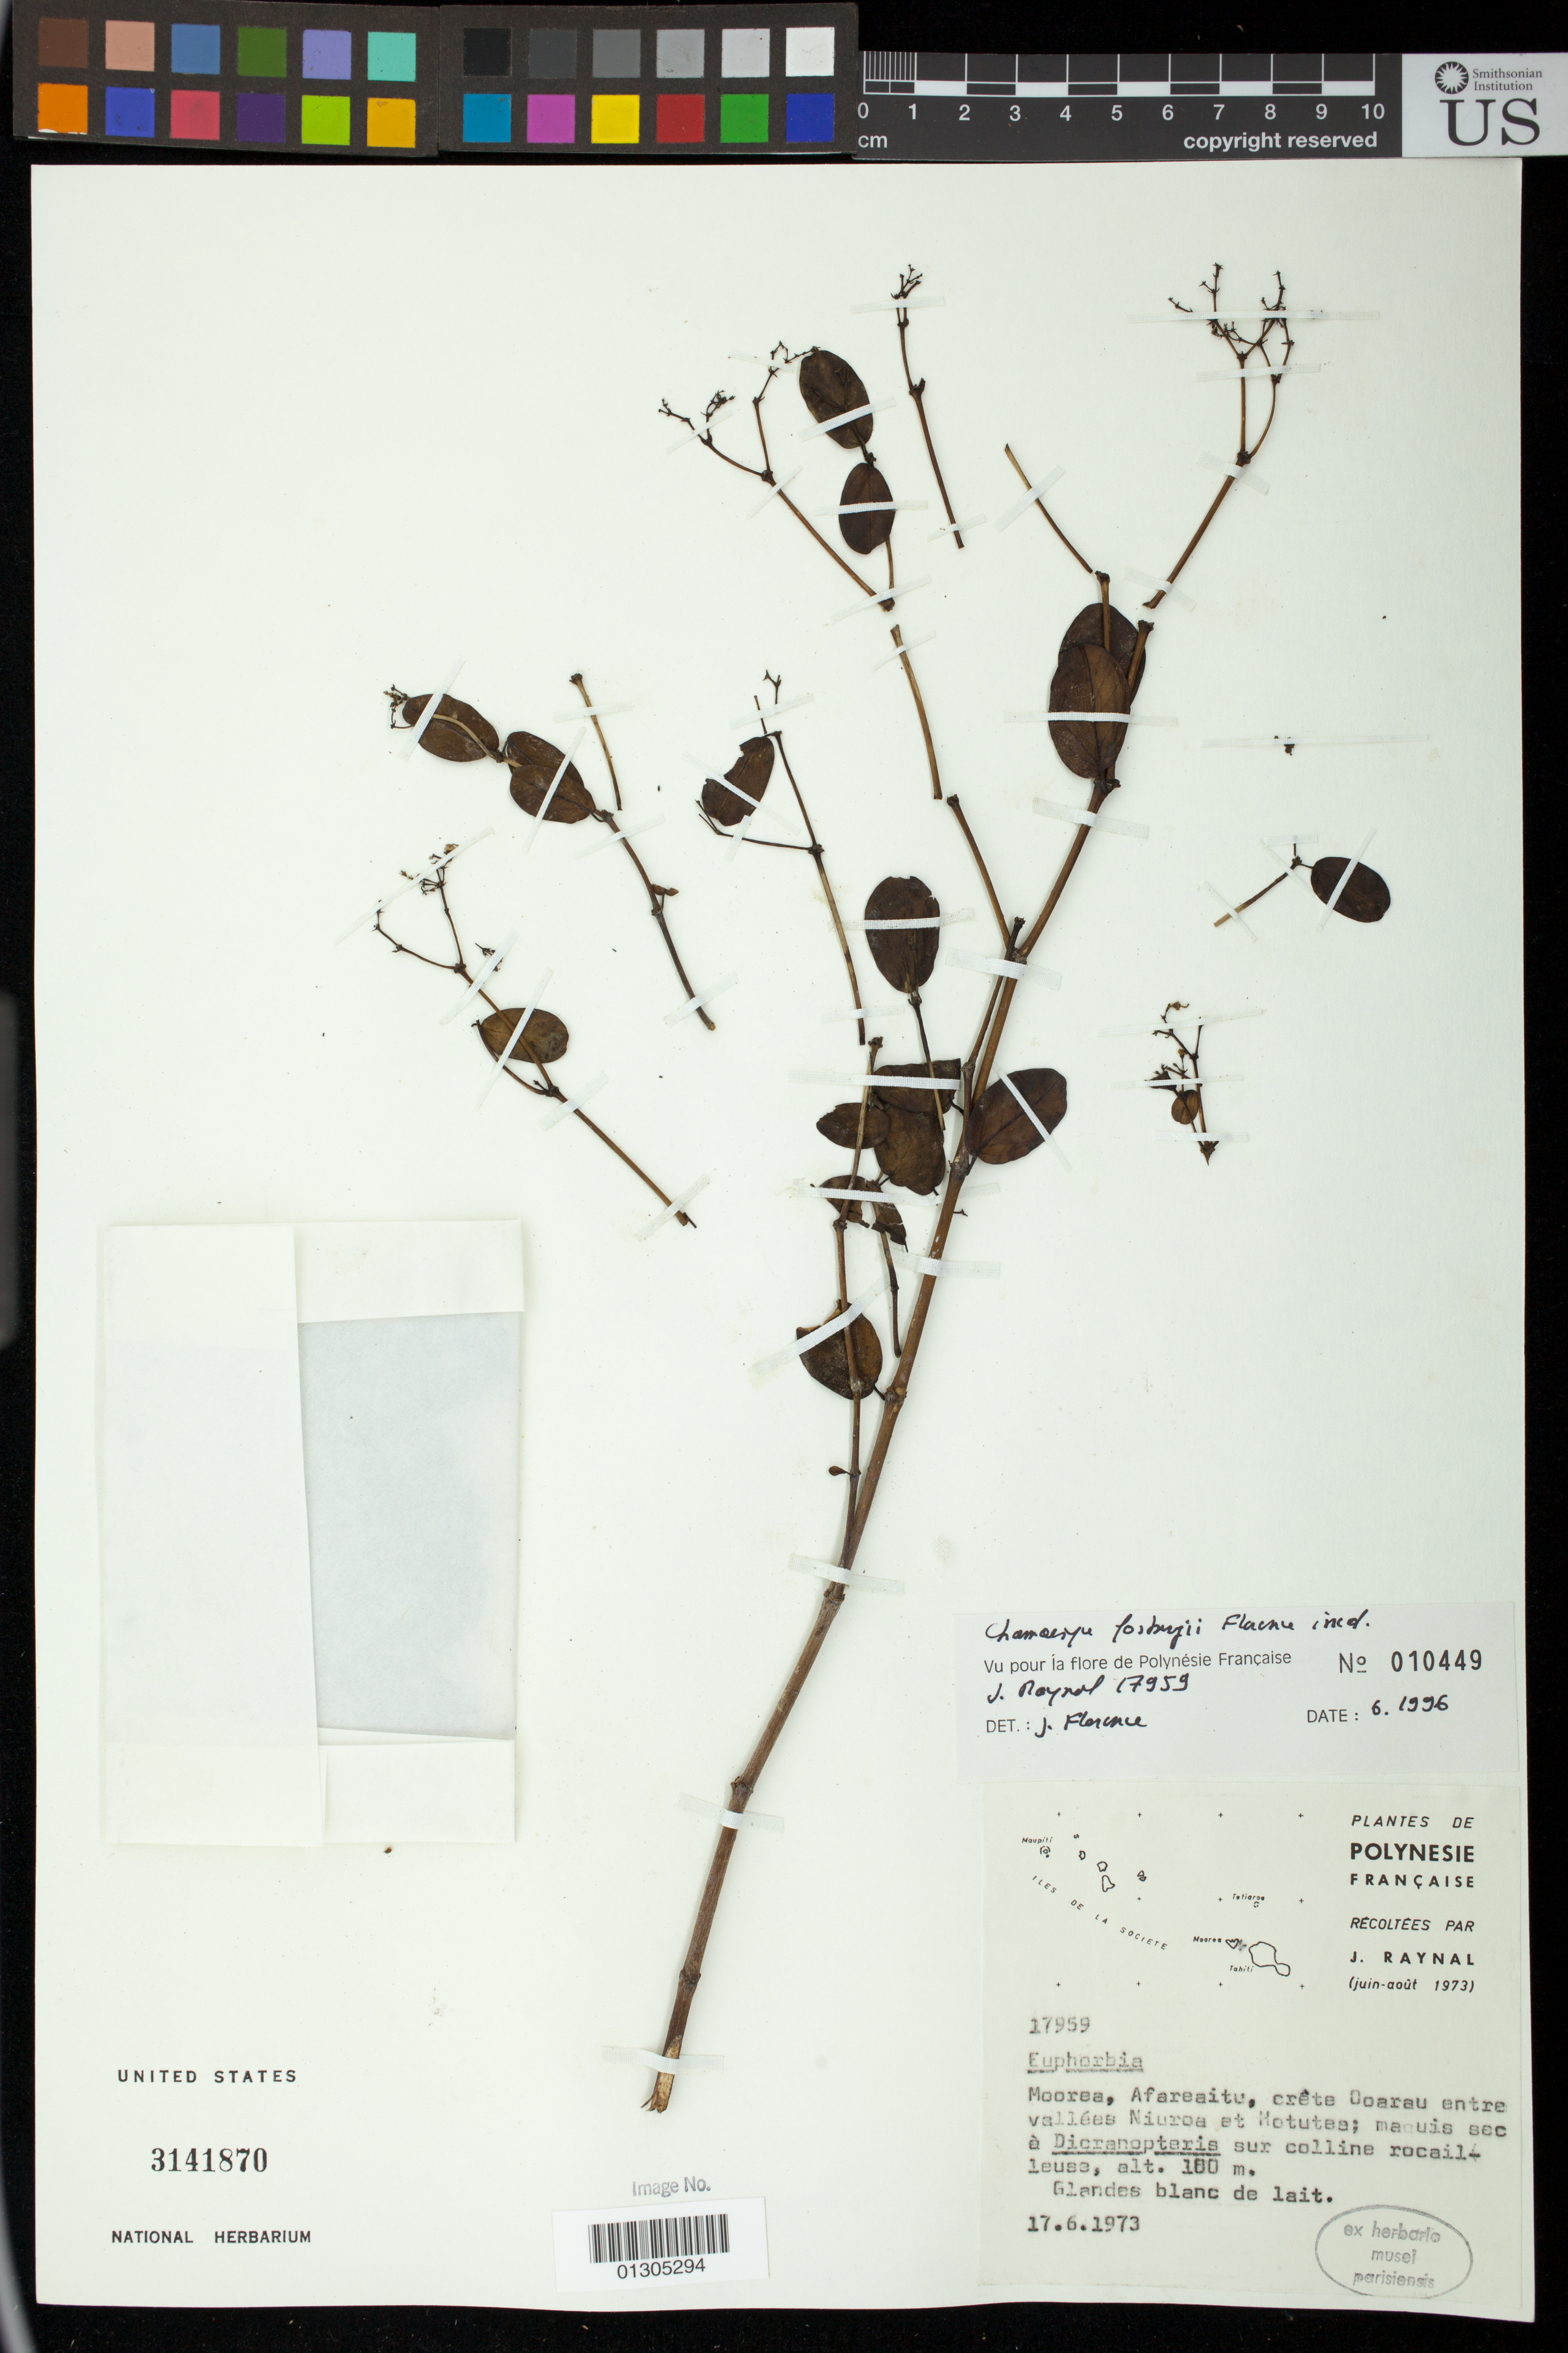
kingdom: Plantae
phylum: Tracheophyta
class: Magnoliopsida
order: Malpighiales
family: Euphorbiaceae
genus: Euphorbia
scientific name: Euphorbia fosbergii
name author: (J. Florence) Govaerts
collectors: J. Raynal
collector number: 17959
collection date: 1973-06-17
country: French Polynesia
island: Moorea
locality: Moorea, Afareaitu, crete Ooarau entre vallees Niuroa et Hotutea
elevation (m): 100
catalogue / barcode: US 3141870